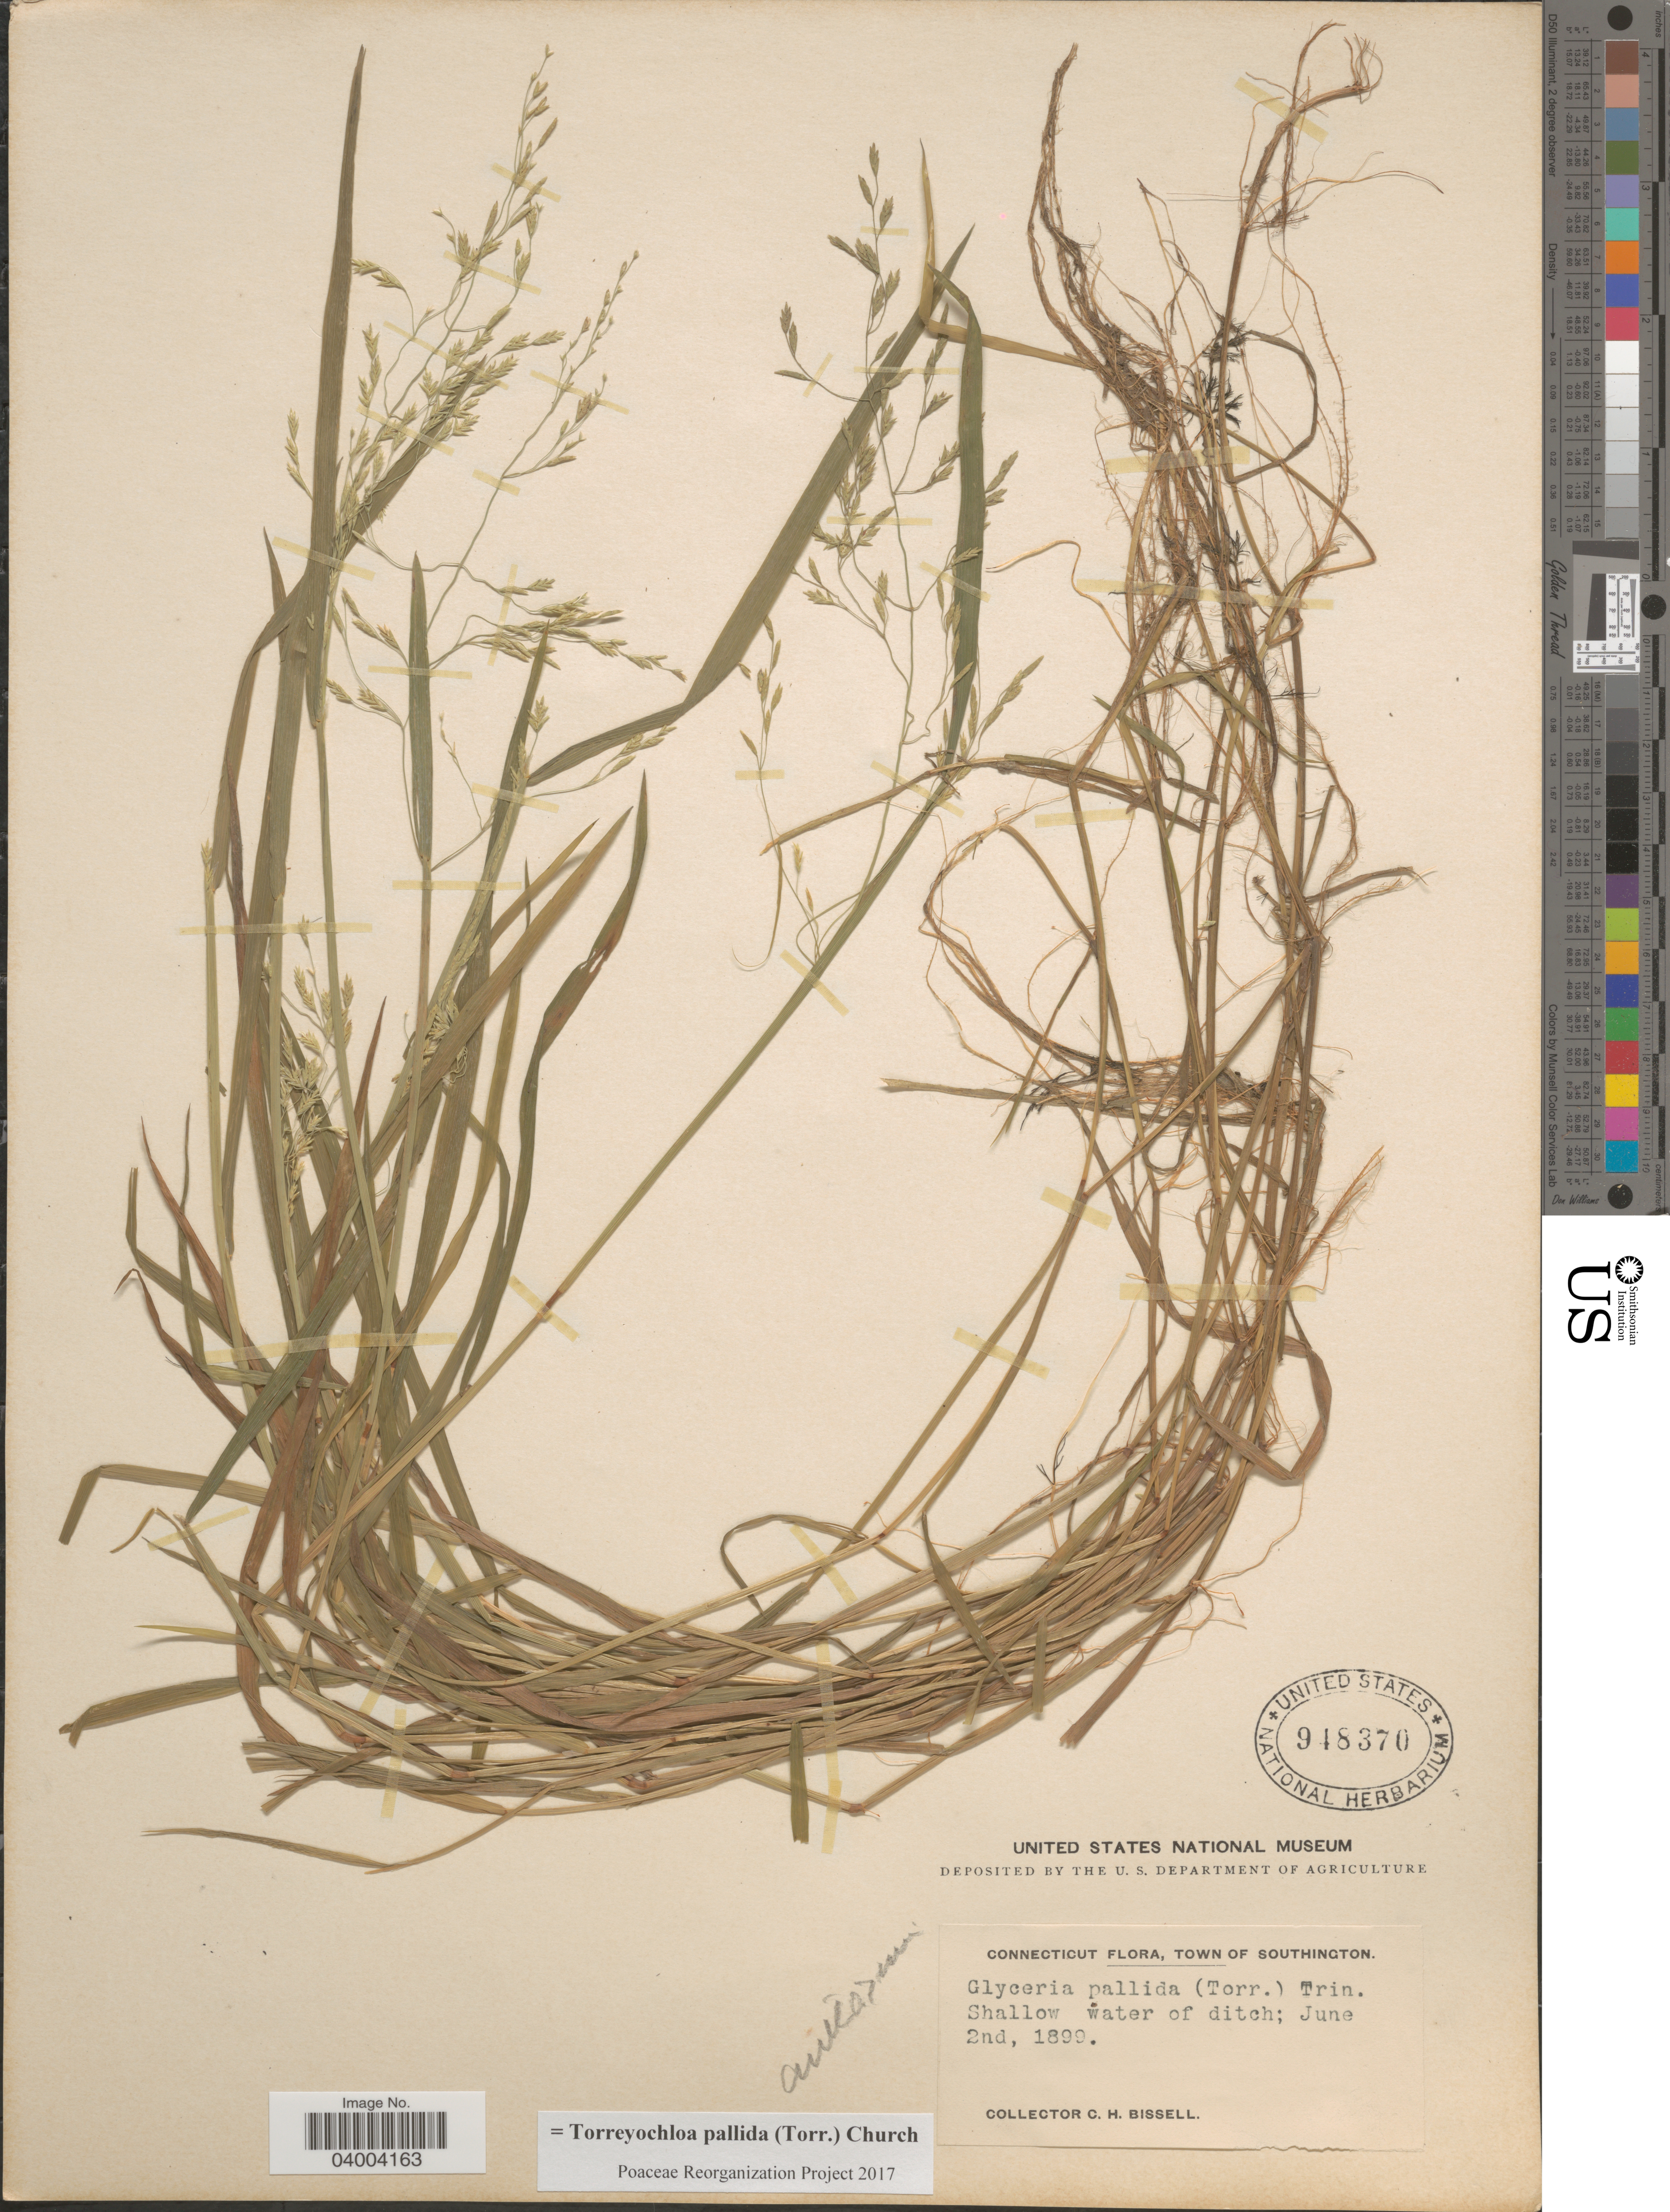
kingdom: Plantae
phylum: Tracheophyta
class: Liliopsida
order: Poales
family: Poaceae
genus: Torreyochloa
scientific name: Torreyochloa pallida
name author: (Torr.) G.L. Church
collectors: C. Bissell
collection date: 1899-06-02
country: United States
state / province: Connecticut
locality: Town of Southington.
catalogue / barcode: US 948370